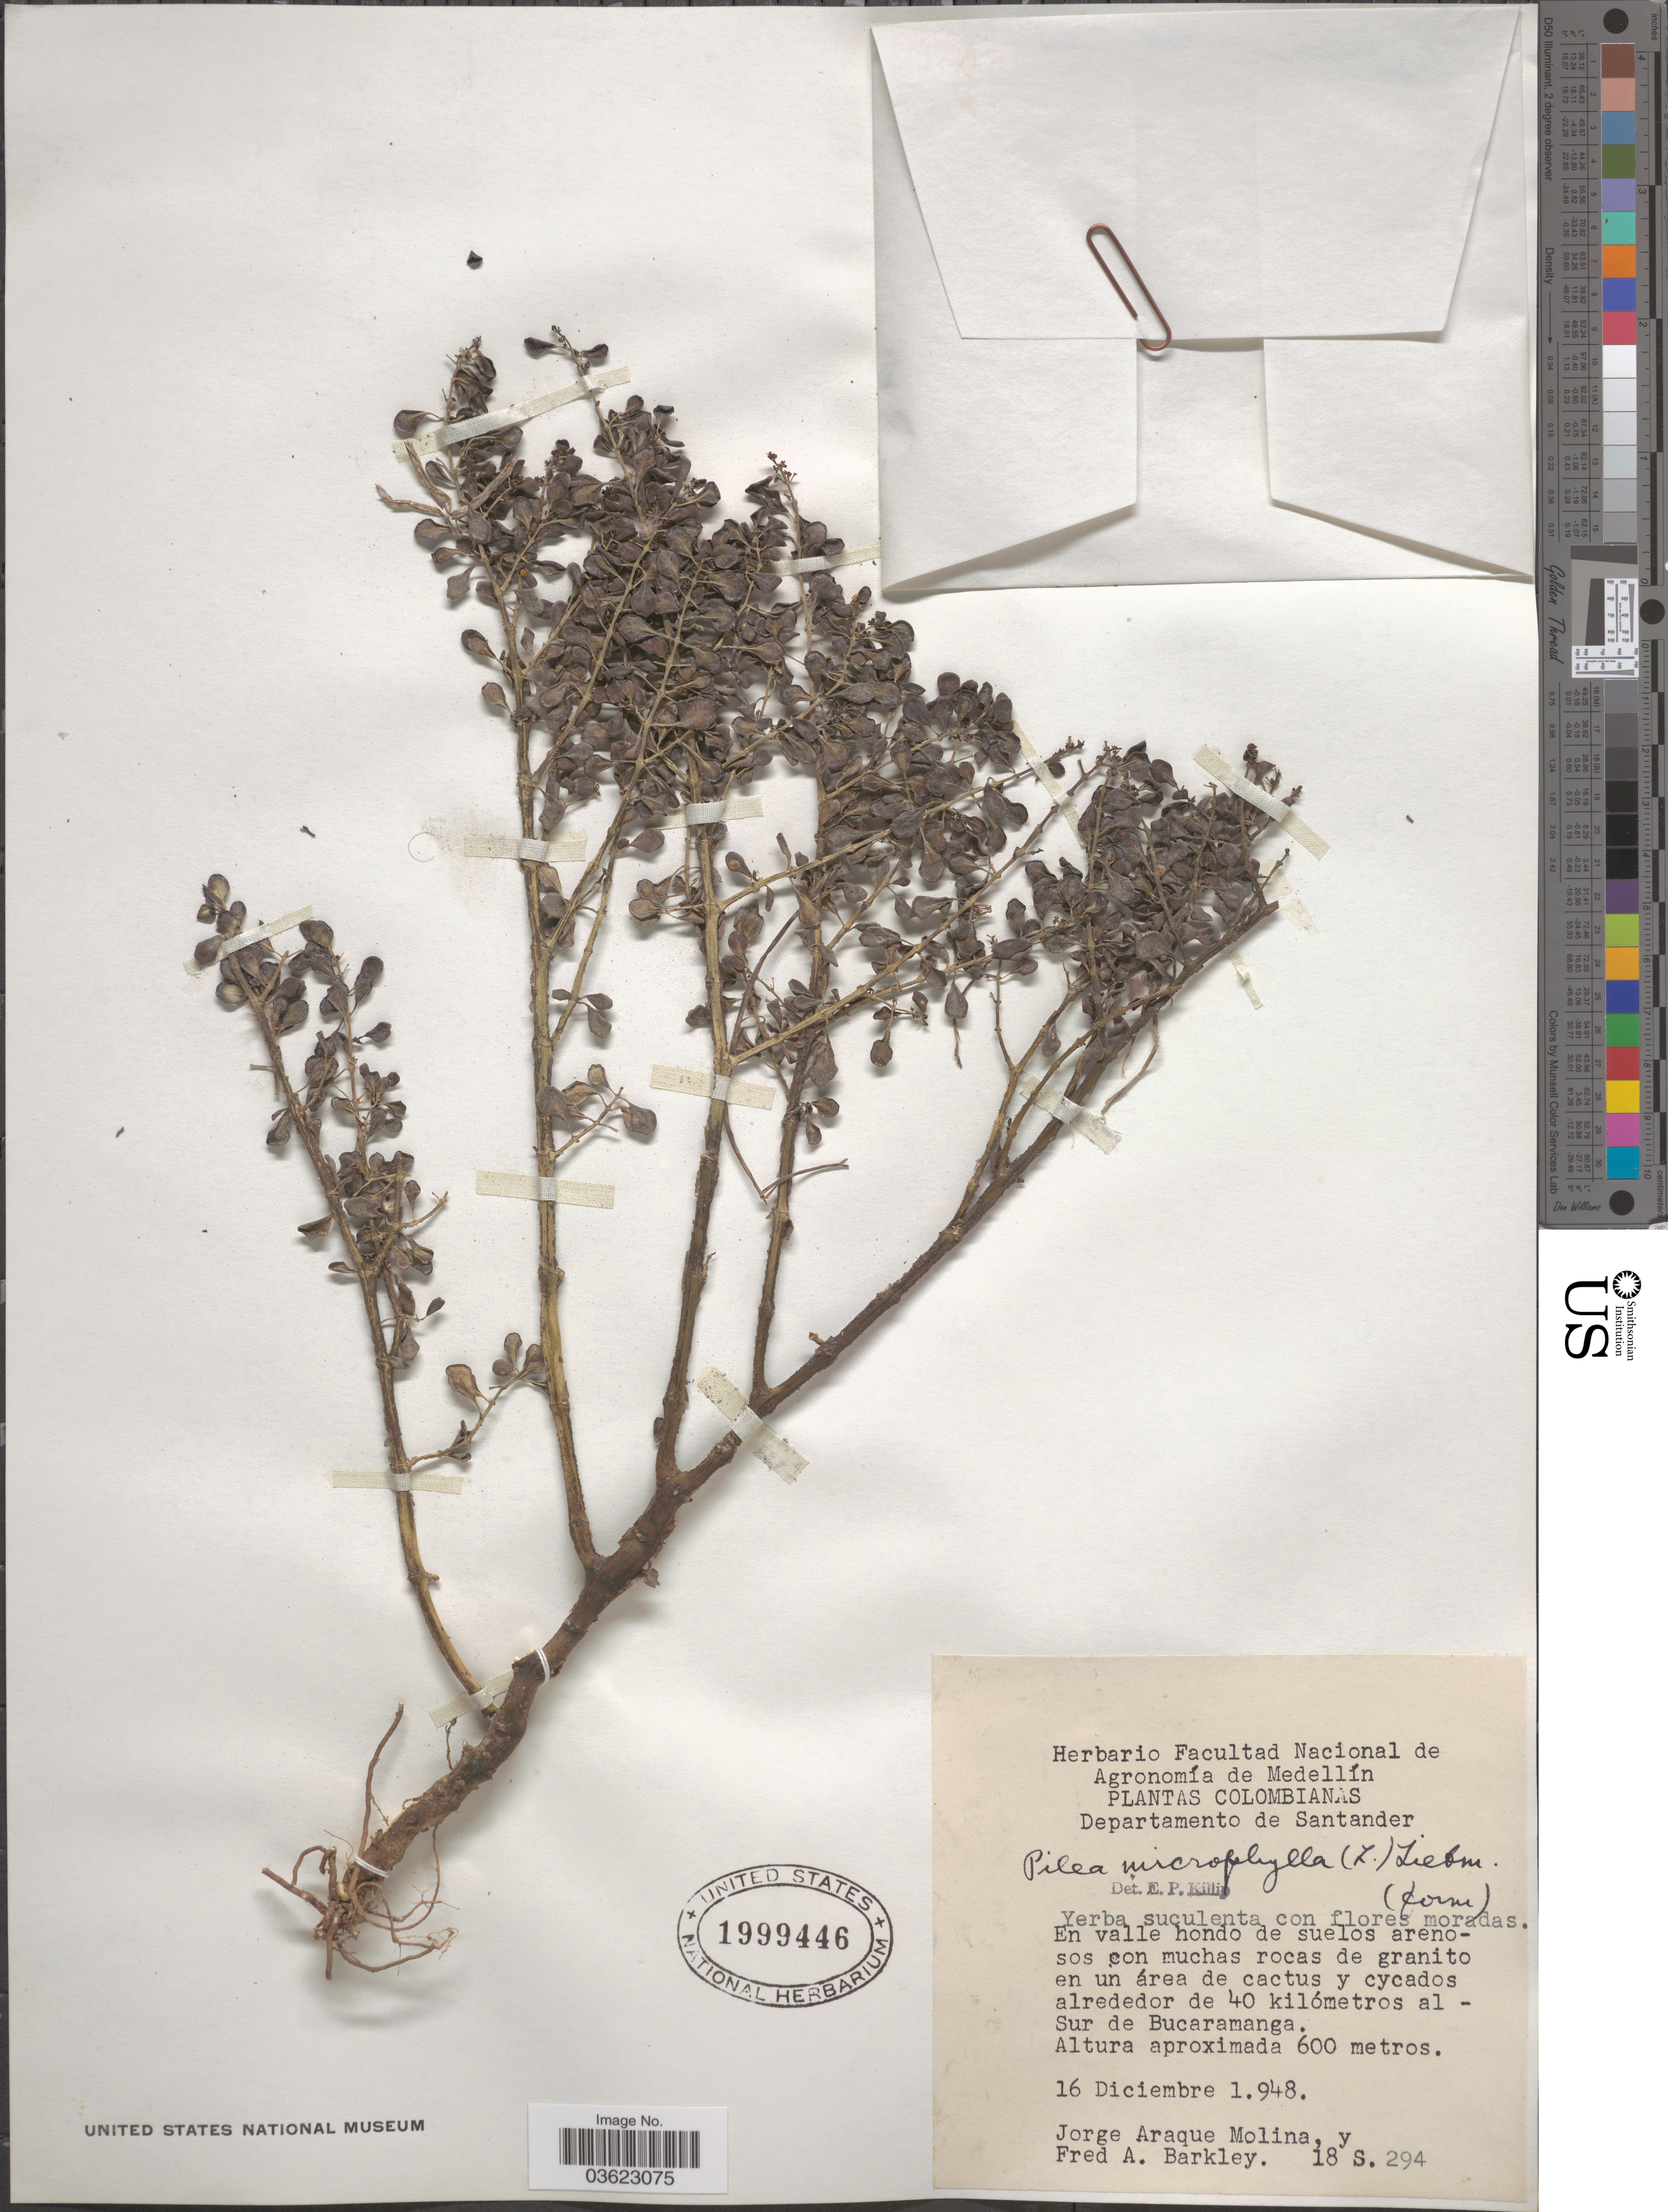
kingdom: Plantae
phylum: Tracheophyta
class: Magnoliopsida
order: Rosales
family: Urticaceae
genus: Pilea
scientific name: Pilea microphylla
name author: (L.) Liebm.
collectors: J. Araque Molina & F. A. Barkley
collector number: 18S294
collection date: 1948-12-16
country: Colombia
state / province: Santander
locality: Departamento de Santander. Alrededor de 40 kilómetros al - Sur de Bucaramanga.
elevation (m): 600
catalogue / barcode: US 1999446